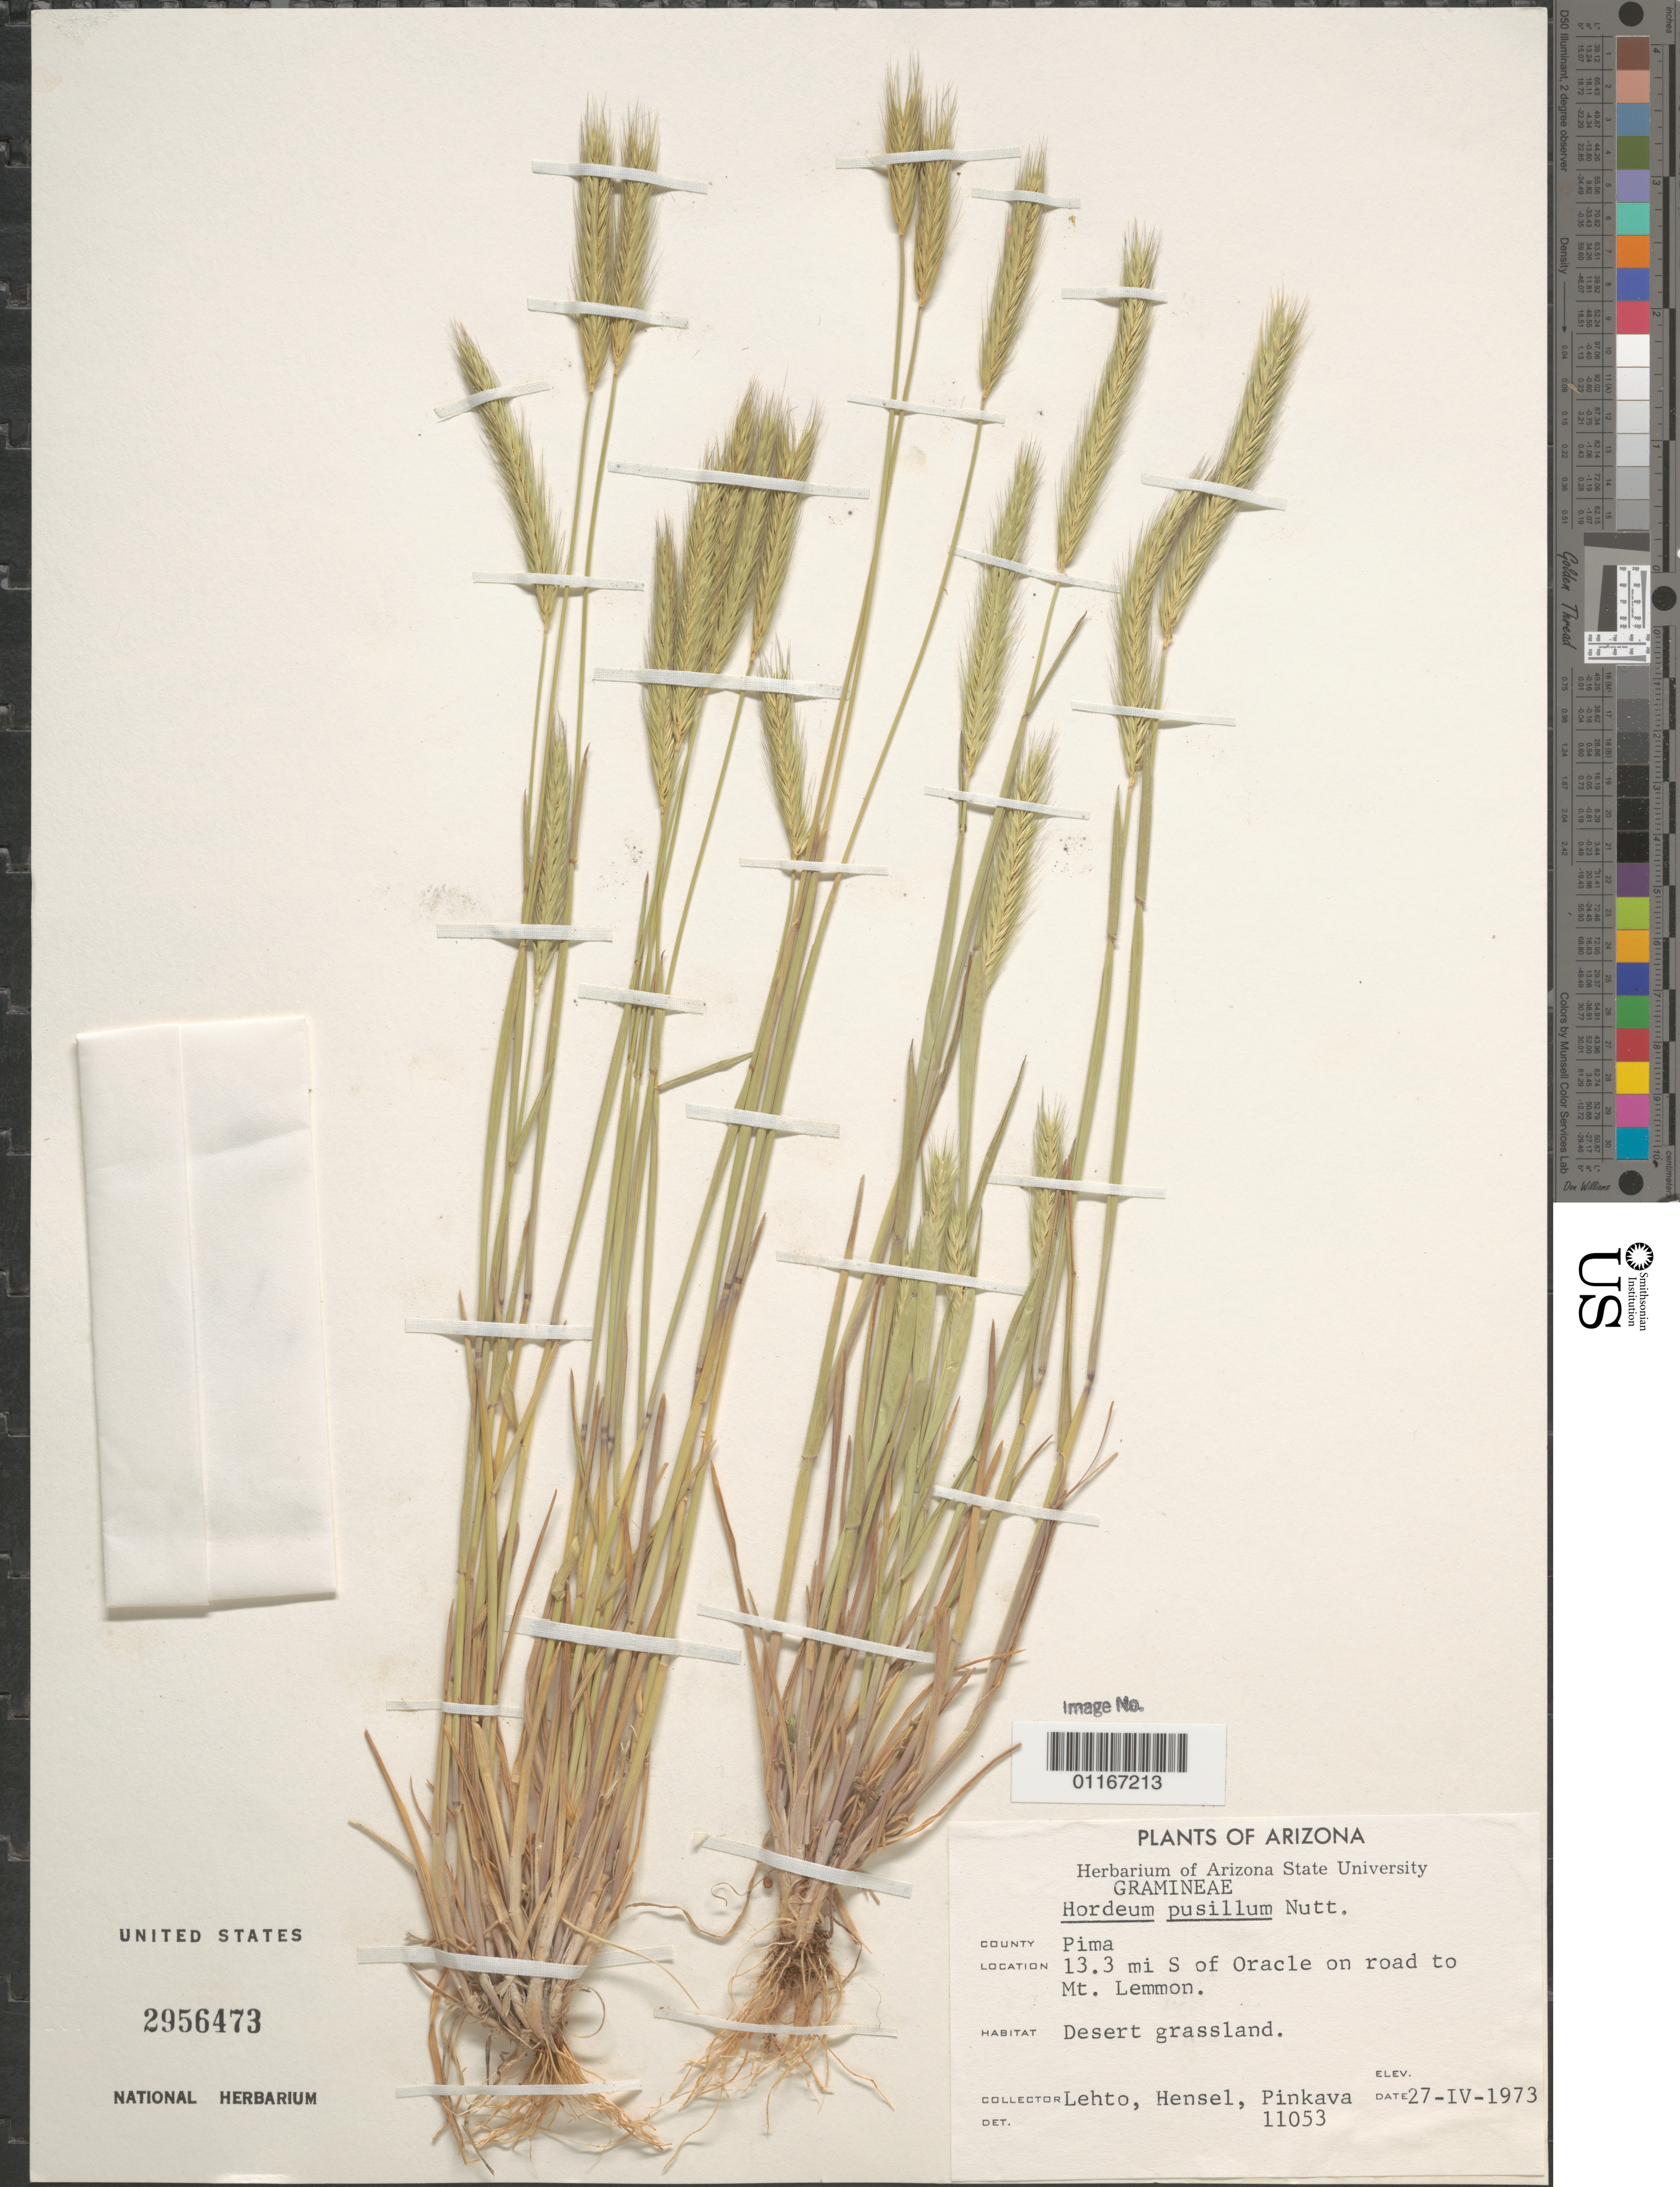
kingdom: Plantae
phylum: Tracheophyta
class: Liliopsida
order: Poales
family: Poaceae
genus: Hordeum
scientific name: Hordeum pusillum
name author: Nutt.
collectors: -. Lehto, -. Hensel & -. Pinkava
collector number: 11053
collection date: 1973-04-27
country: United States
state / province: Arizona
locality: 13.3 miles south of Oracle on road to Mt. Lemmon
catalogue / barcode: US 2956473